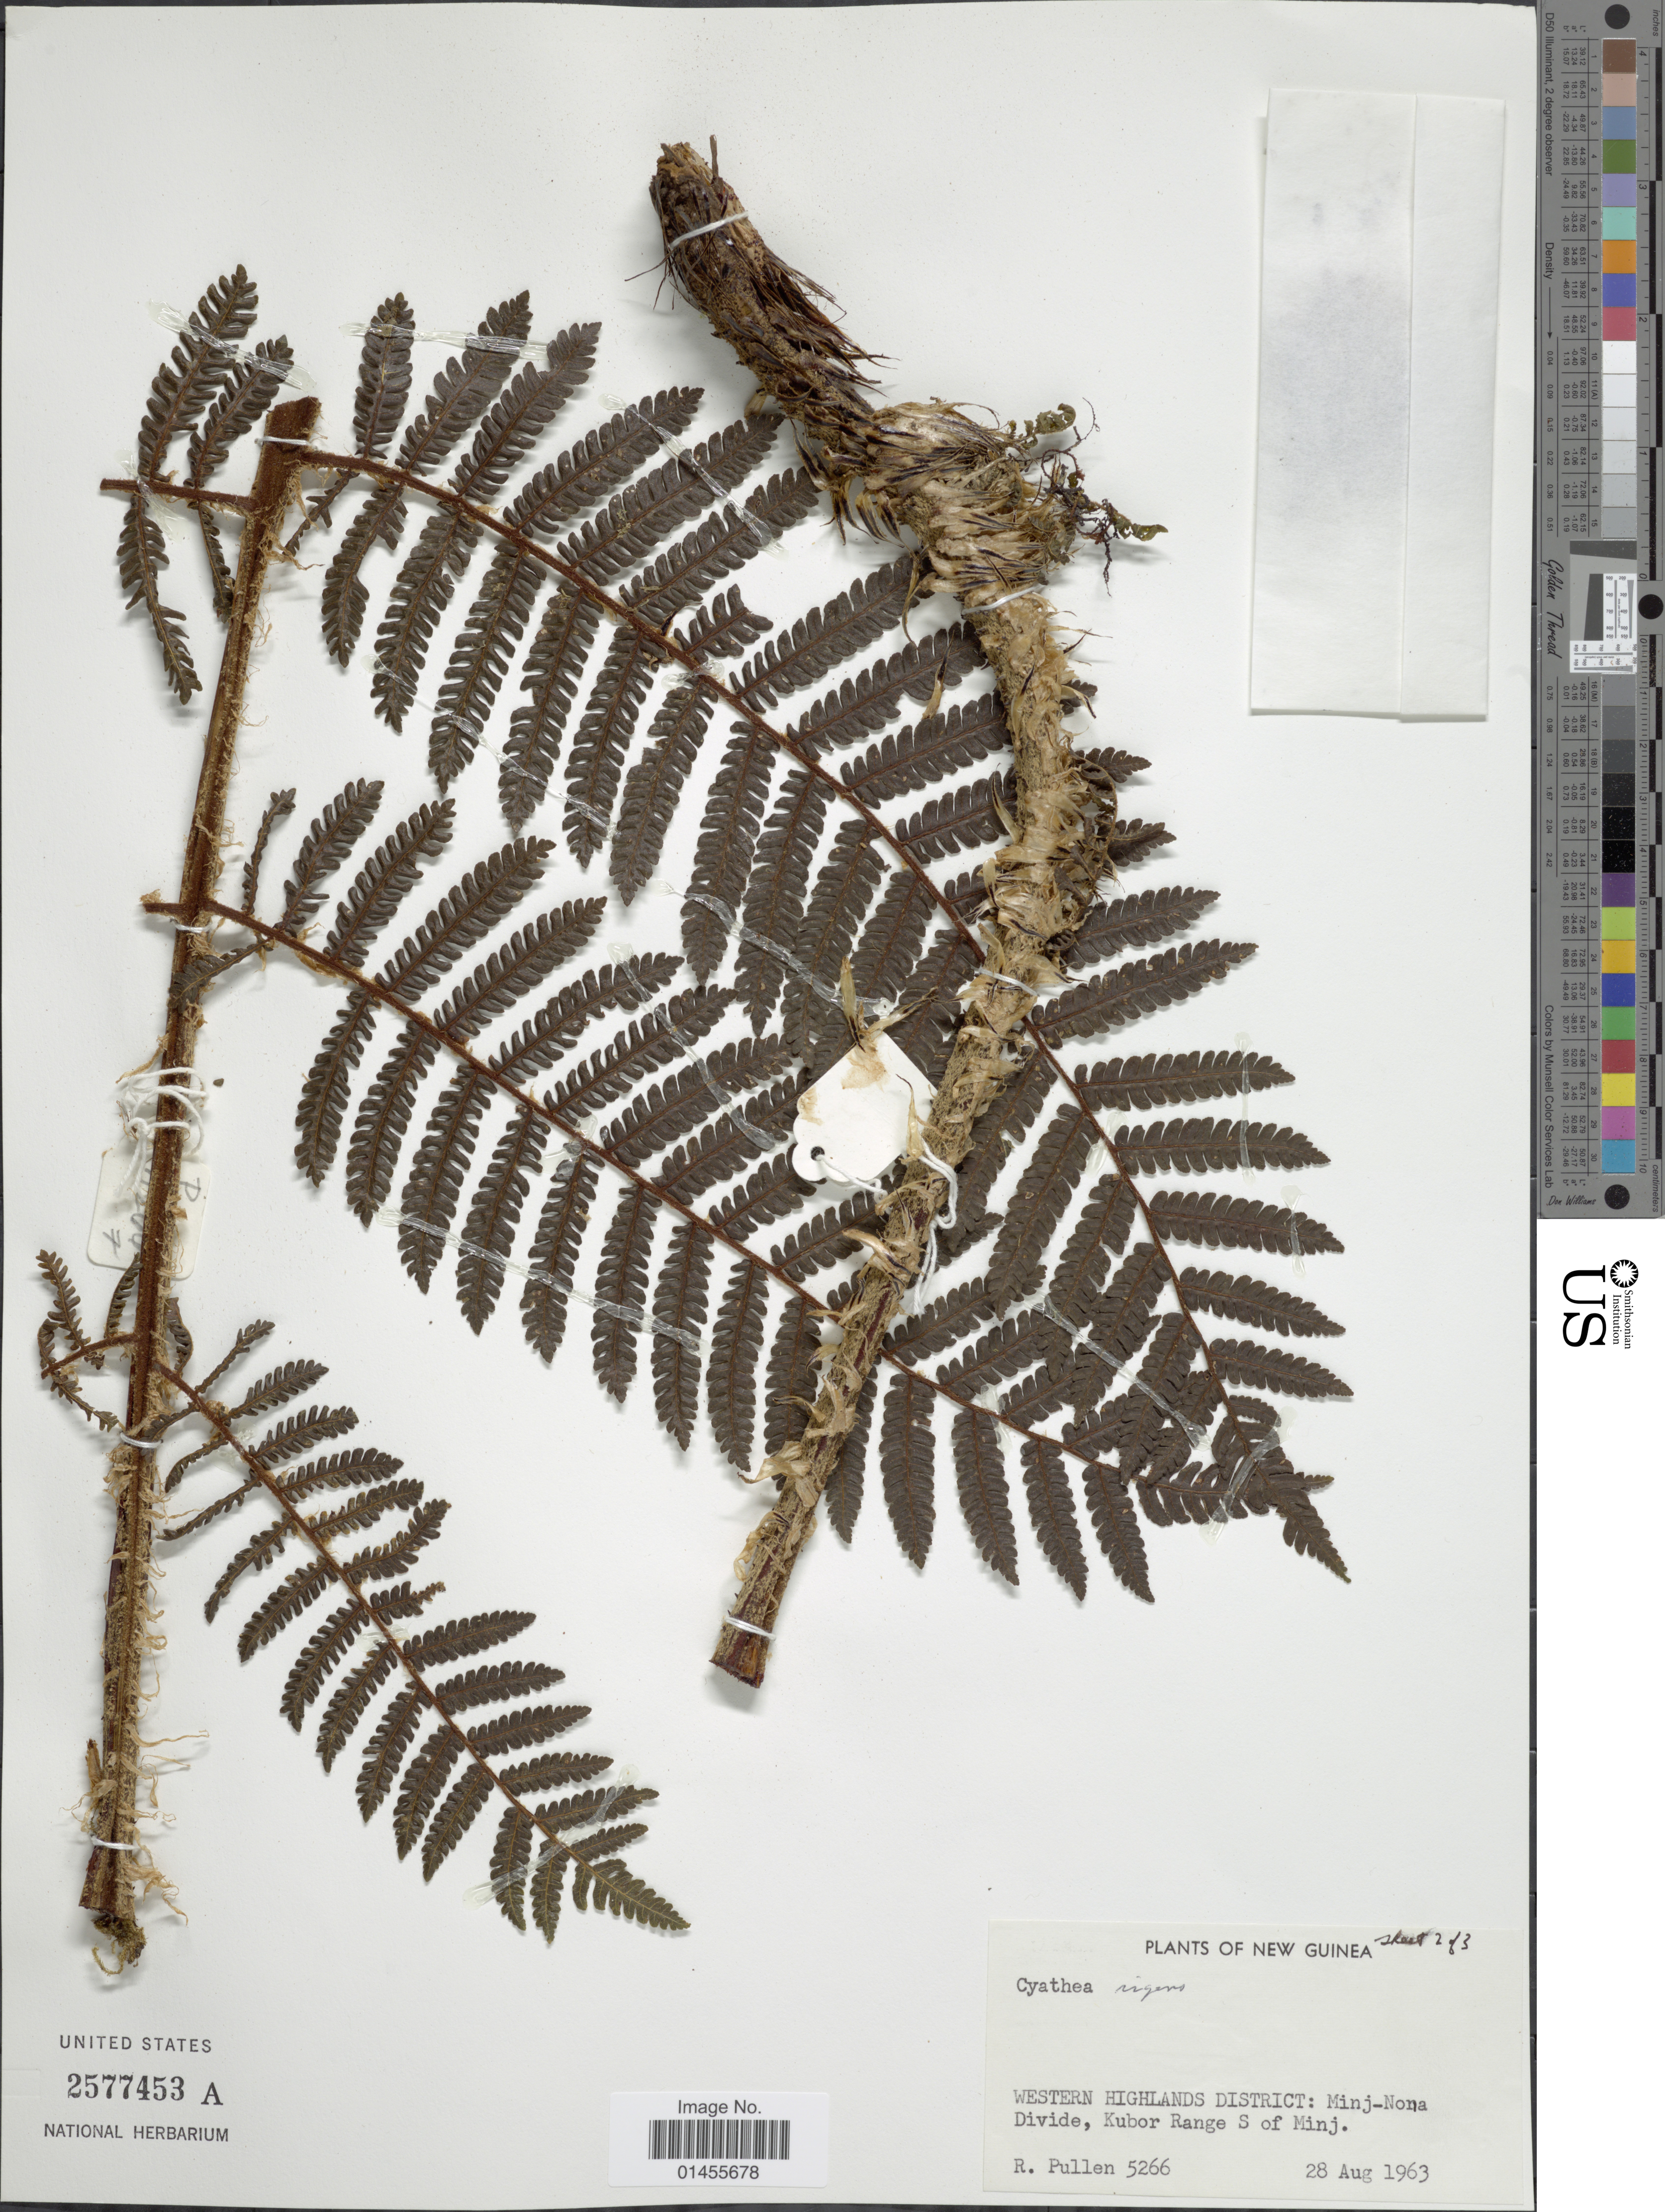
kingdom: Plantae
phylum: Tracheophyta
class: Polypodiopsida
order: Cyatheales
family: Cyatheaceae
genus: Alsophila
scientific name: Alsophila rigens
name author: (Rosenst.) R.M. Tryon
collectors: R. Pullen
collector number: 5266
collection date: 1963-08-28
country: Papua New Guinea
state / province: Western Highlands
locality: New Guinea. Western Highlands District: Minj-Nona Divide, Kubor Range S of Minj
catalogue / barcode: US 2577453A